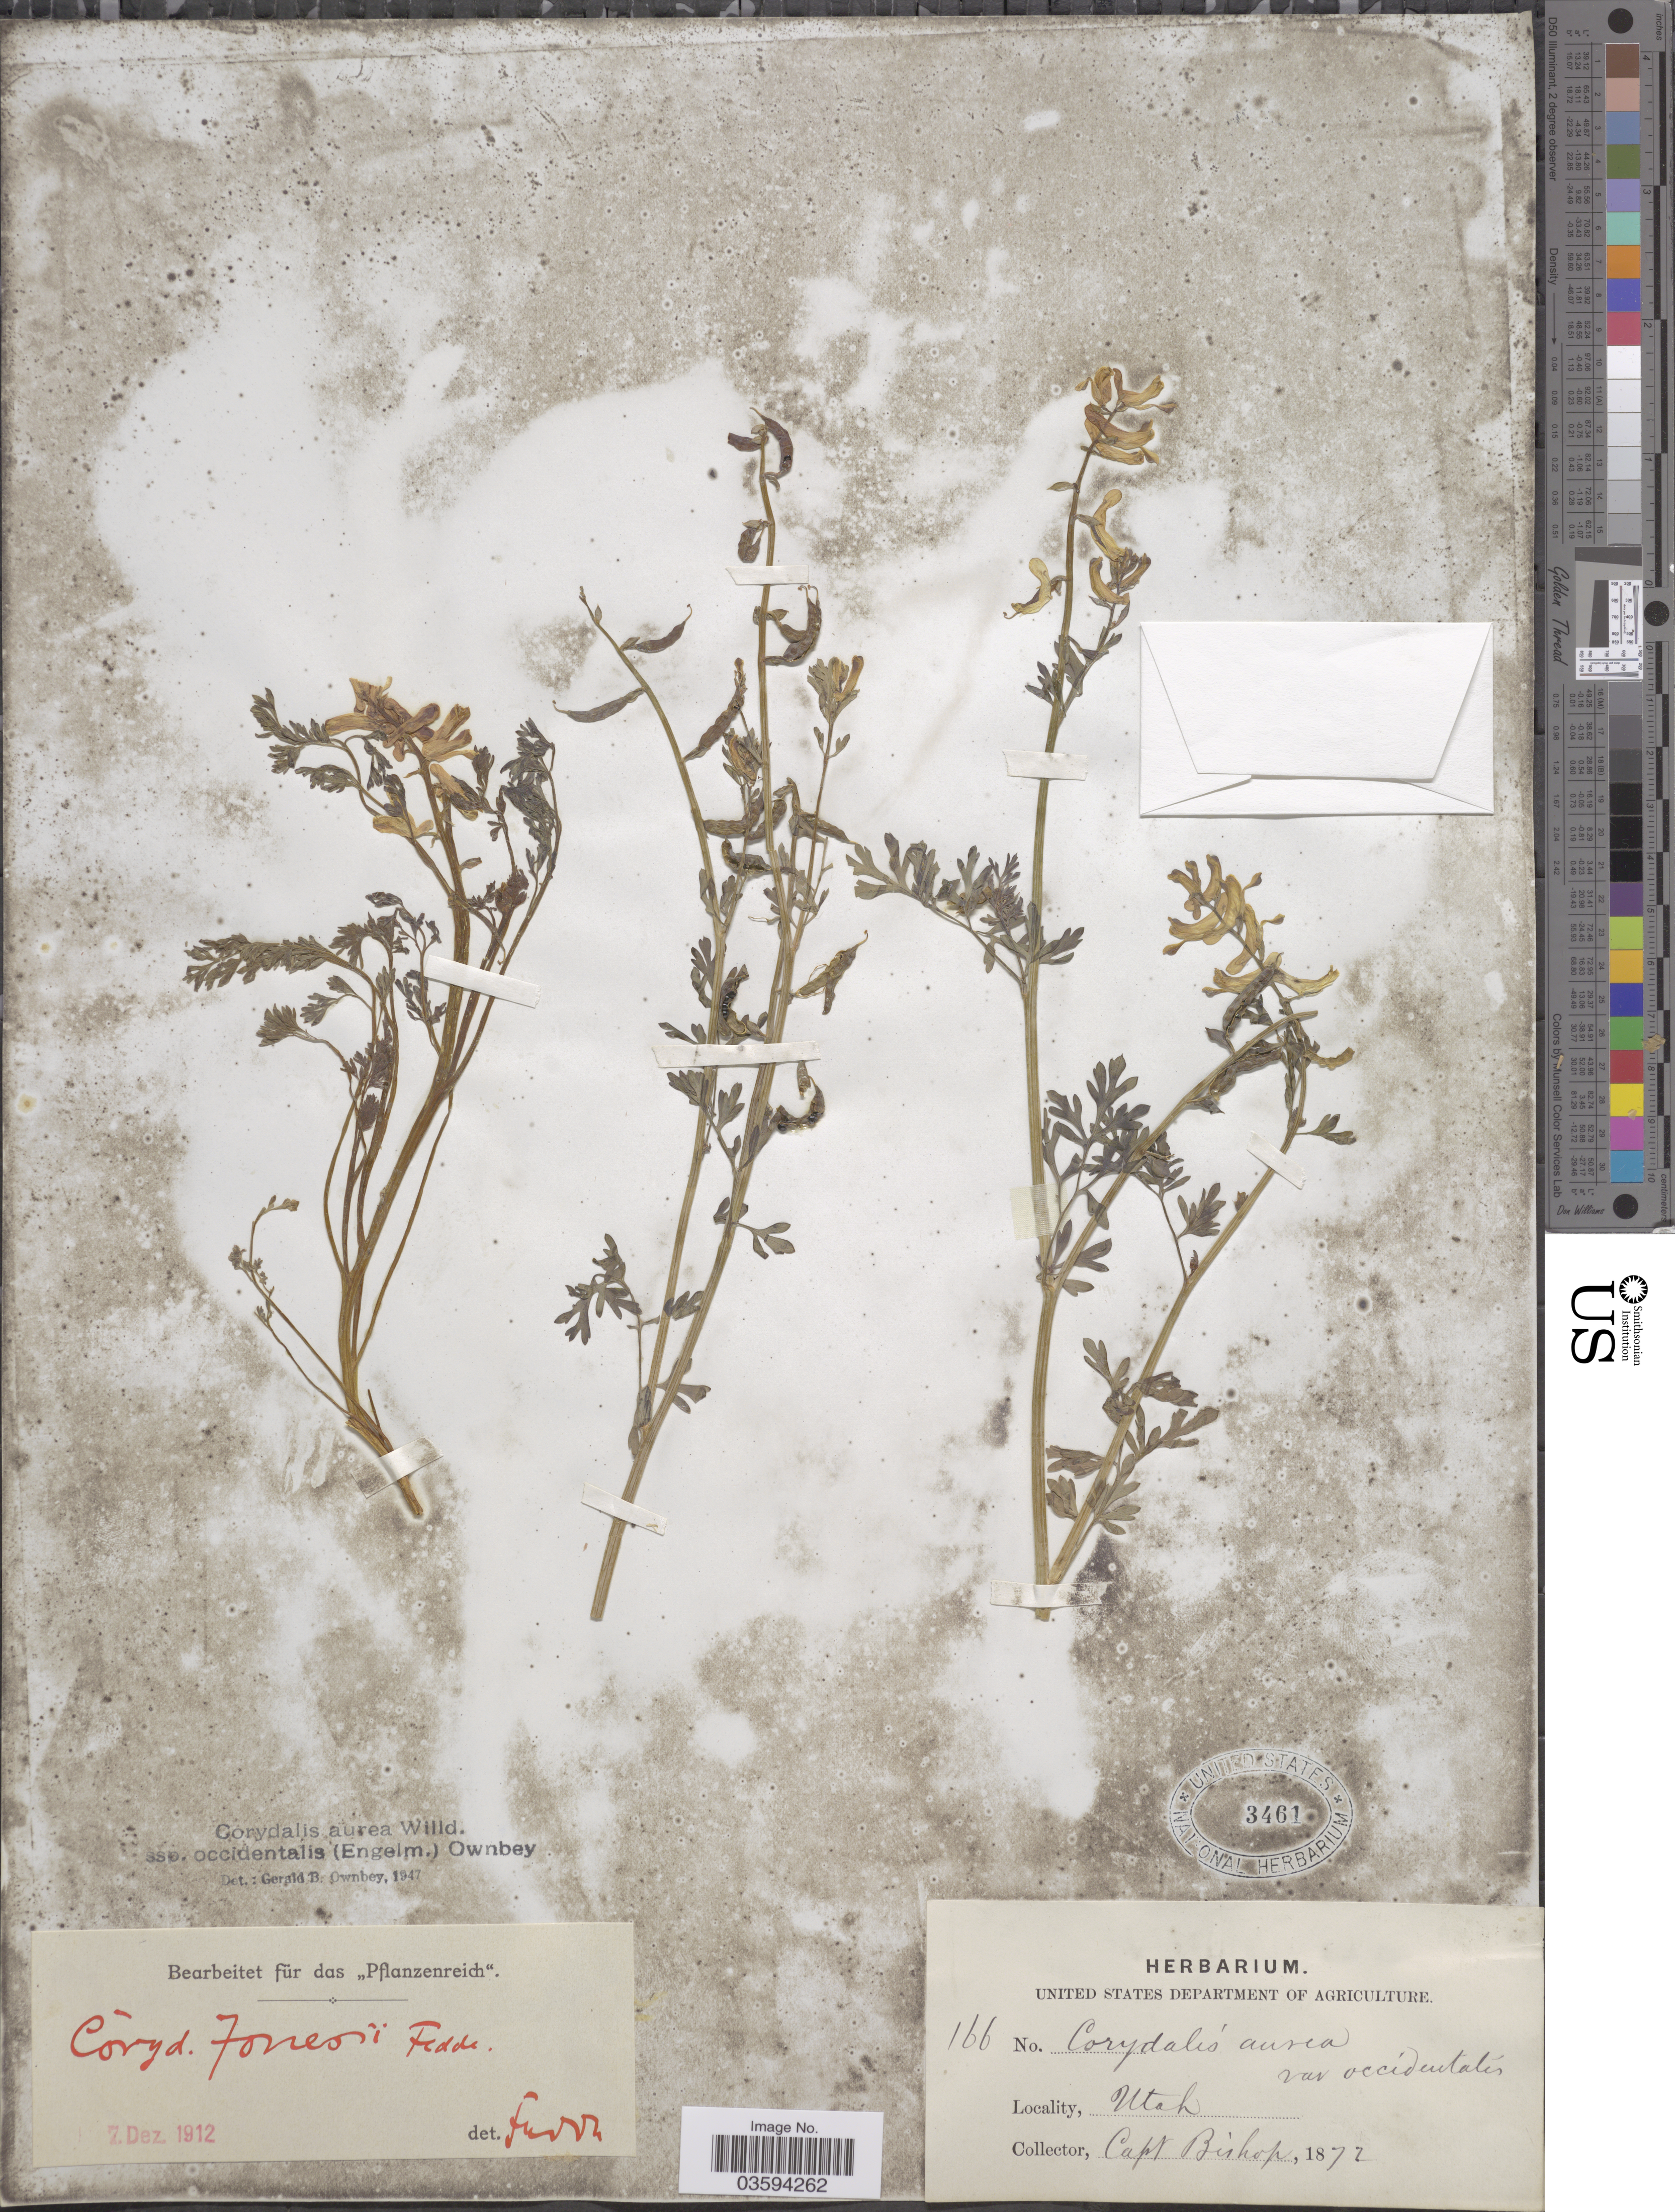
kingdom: Plantae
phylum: Tracheophyta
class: Magnoliopsida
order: Ranunculales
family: Papaveraceae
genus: Corydalis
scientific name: Corydalis aurea subsp. occidentalis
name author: Willd.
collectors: F. M. Bishop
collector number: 166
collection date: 1872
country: United States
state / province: Utah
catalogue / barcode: US 3461